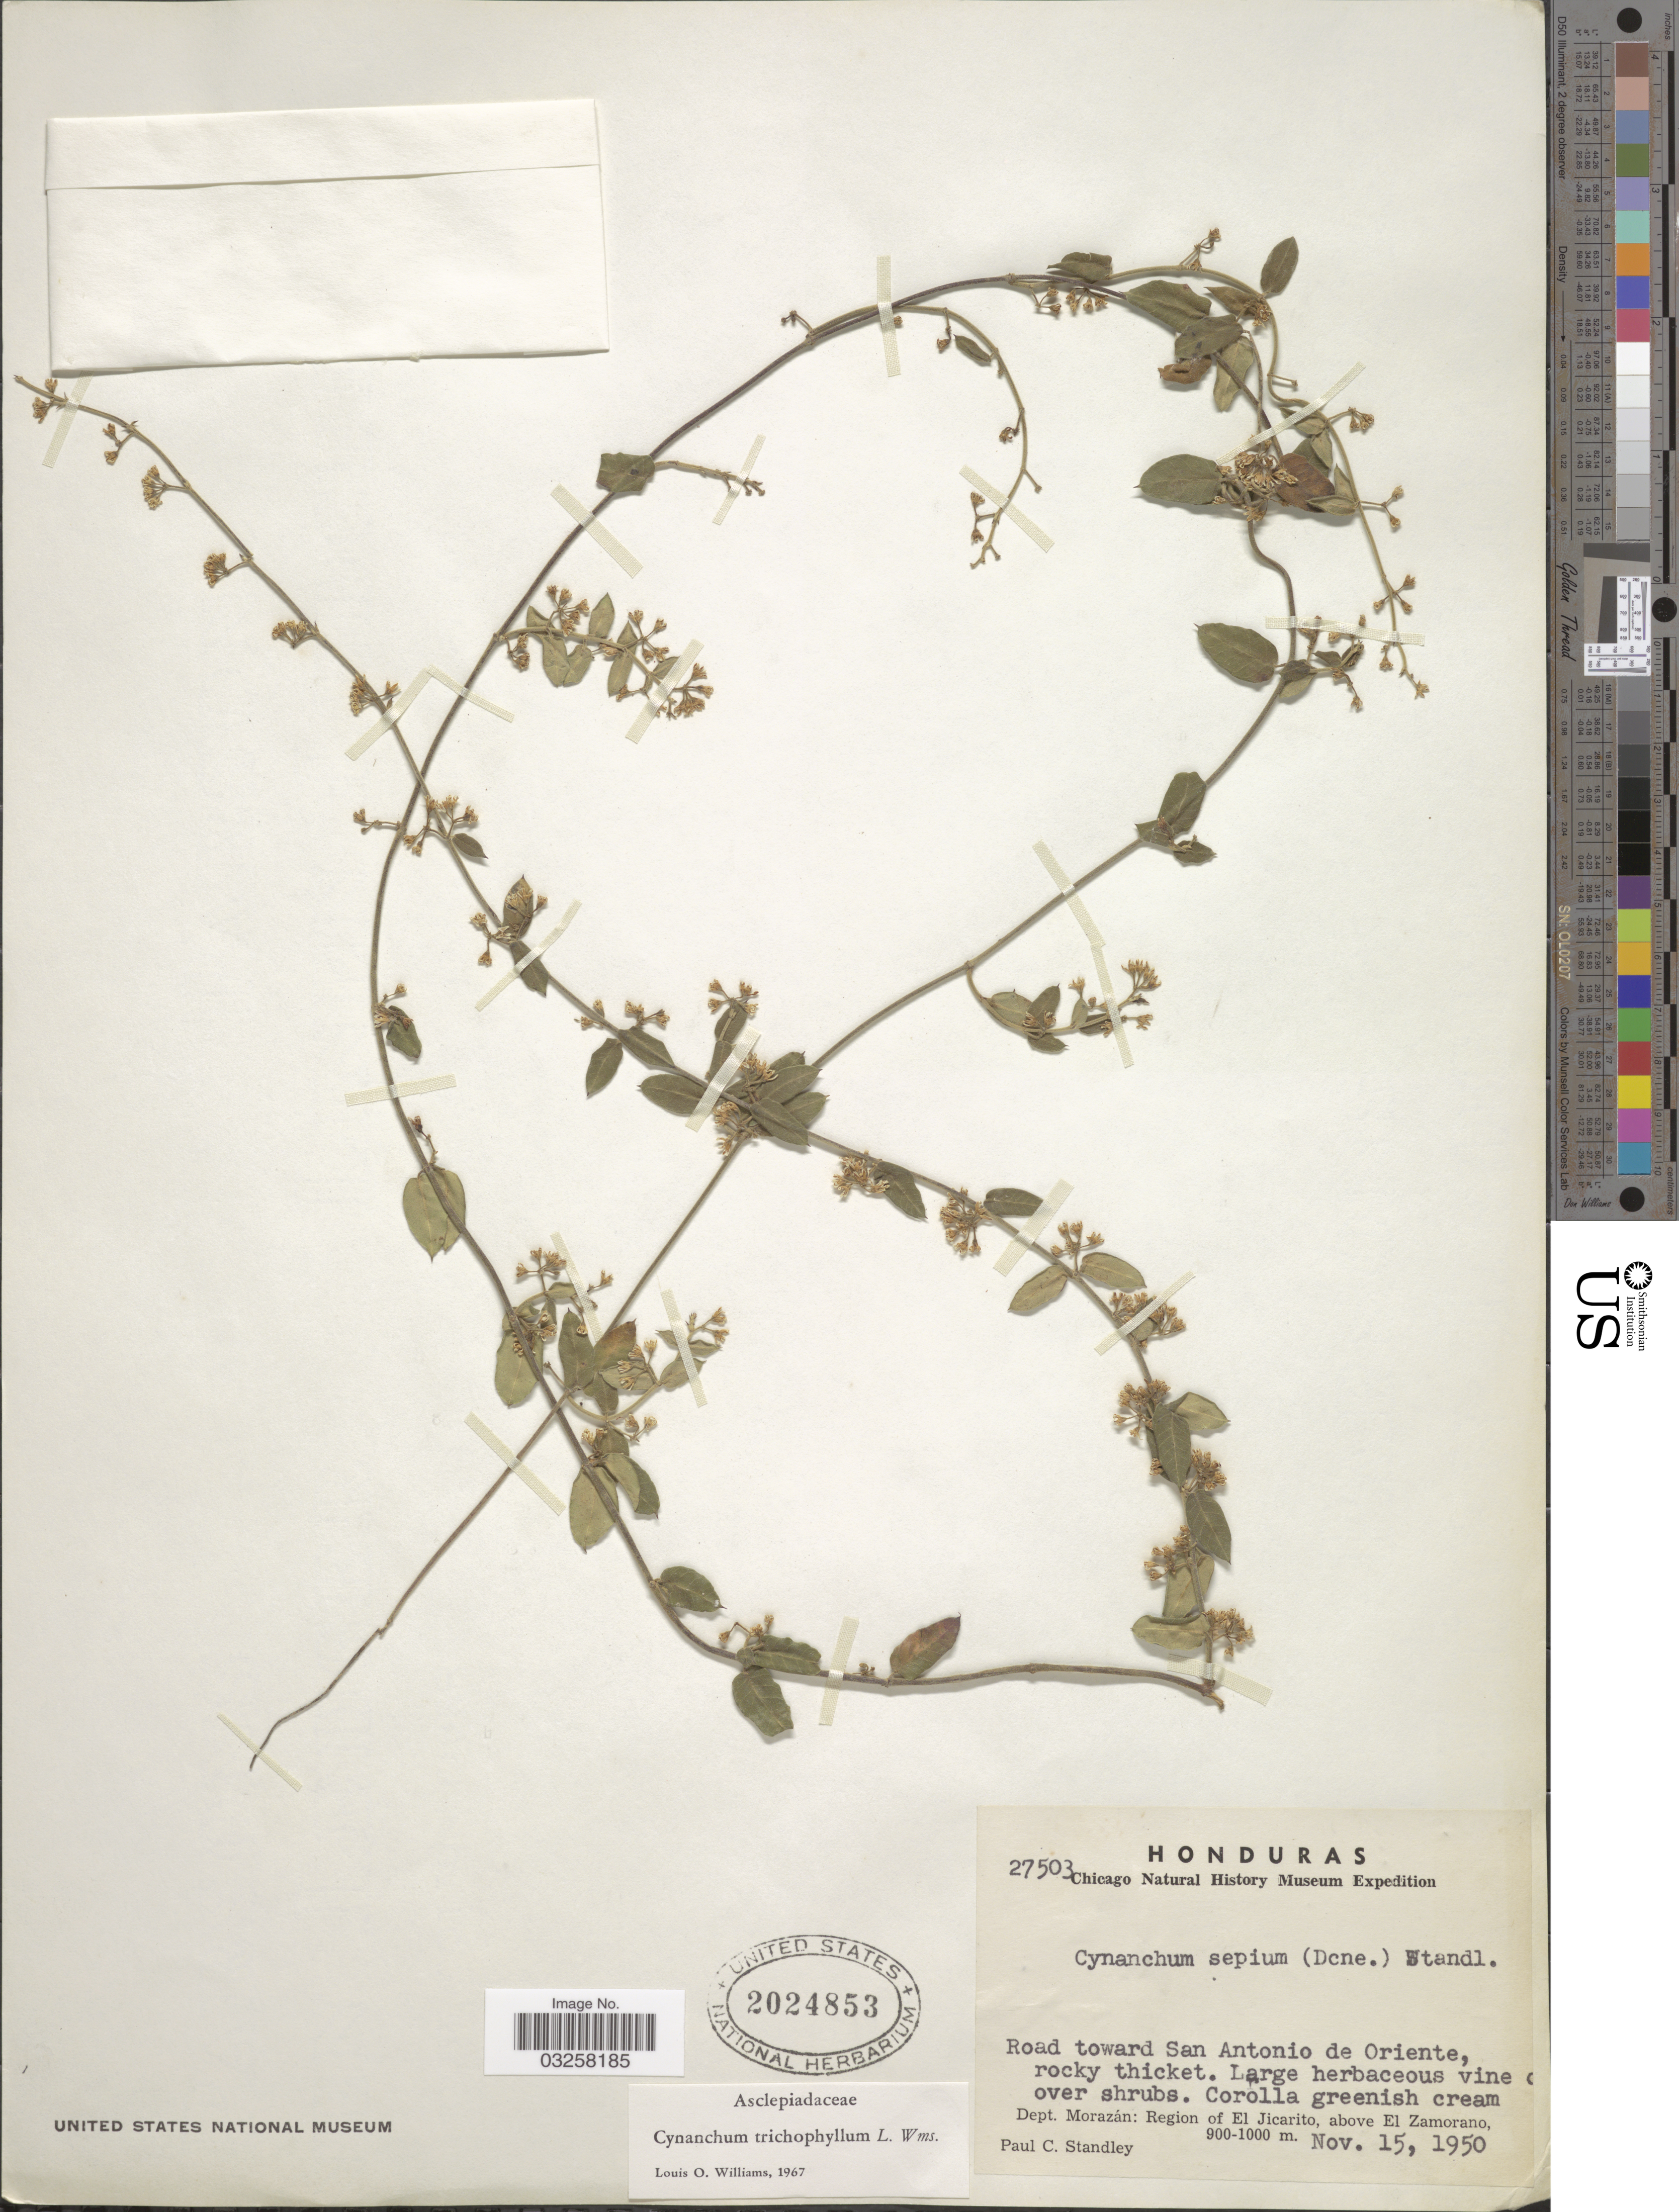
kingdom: Plantae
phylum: Tracheophyta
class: Magnoliopsida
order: Gentianales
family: Apocynaceae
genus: Metastelma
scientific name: Metastelma schlechtendalii var. trichophyllum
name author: (L.O. Williams) Liede & Meve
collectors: P. C. Standley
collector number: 27503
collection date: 1950-11-15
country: Honduras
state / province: Fco. Morazán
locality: Road toward San Antonio de Oriente, Dept. Morazán: Region of El Jicarito, above El Zamorano.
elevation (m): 900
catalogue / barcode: US 2024853